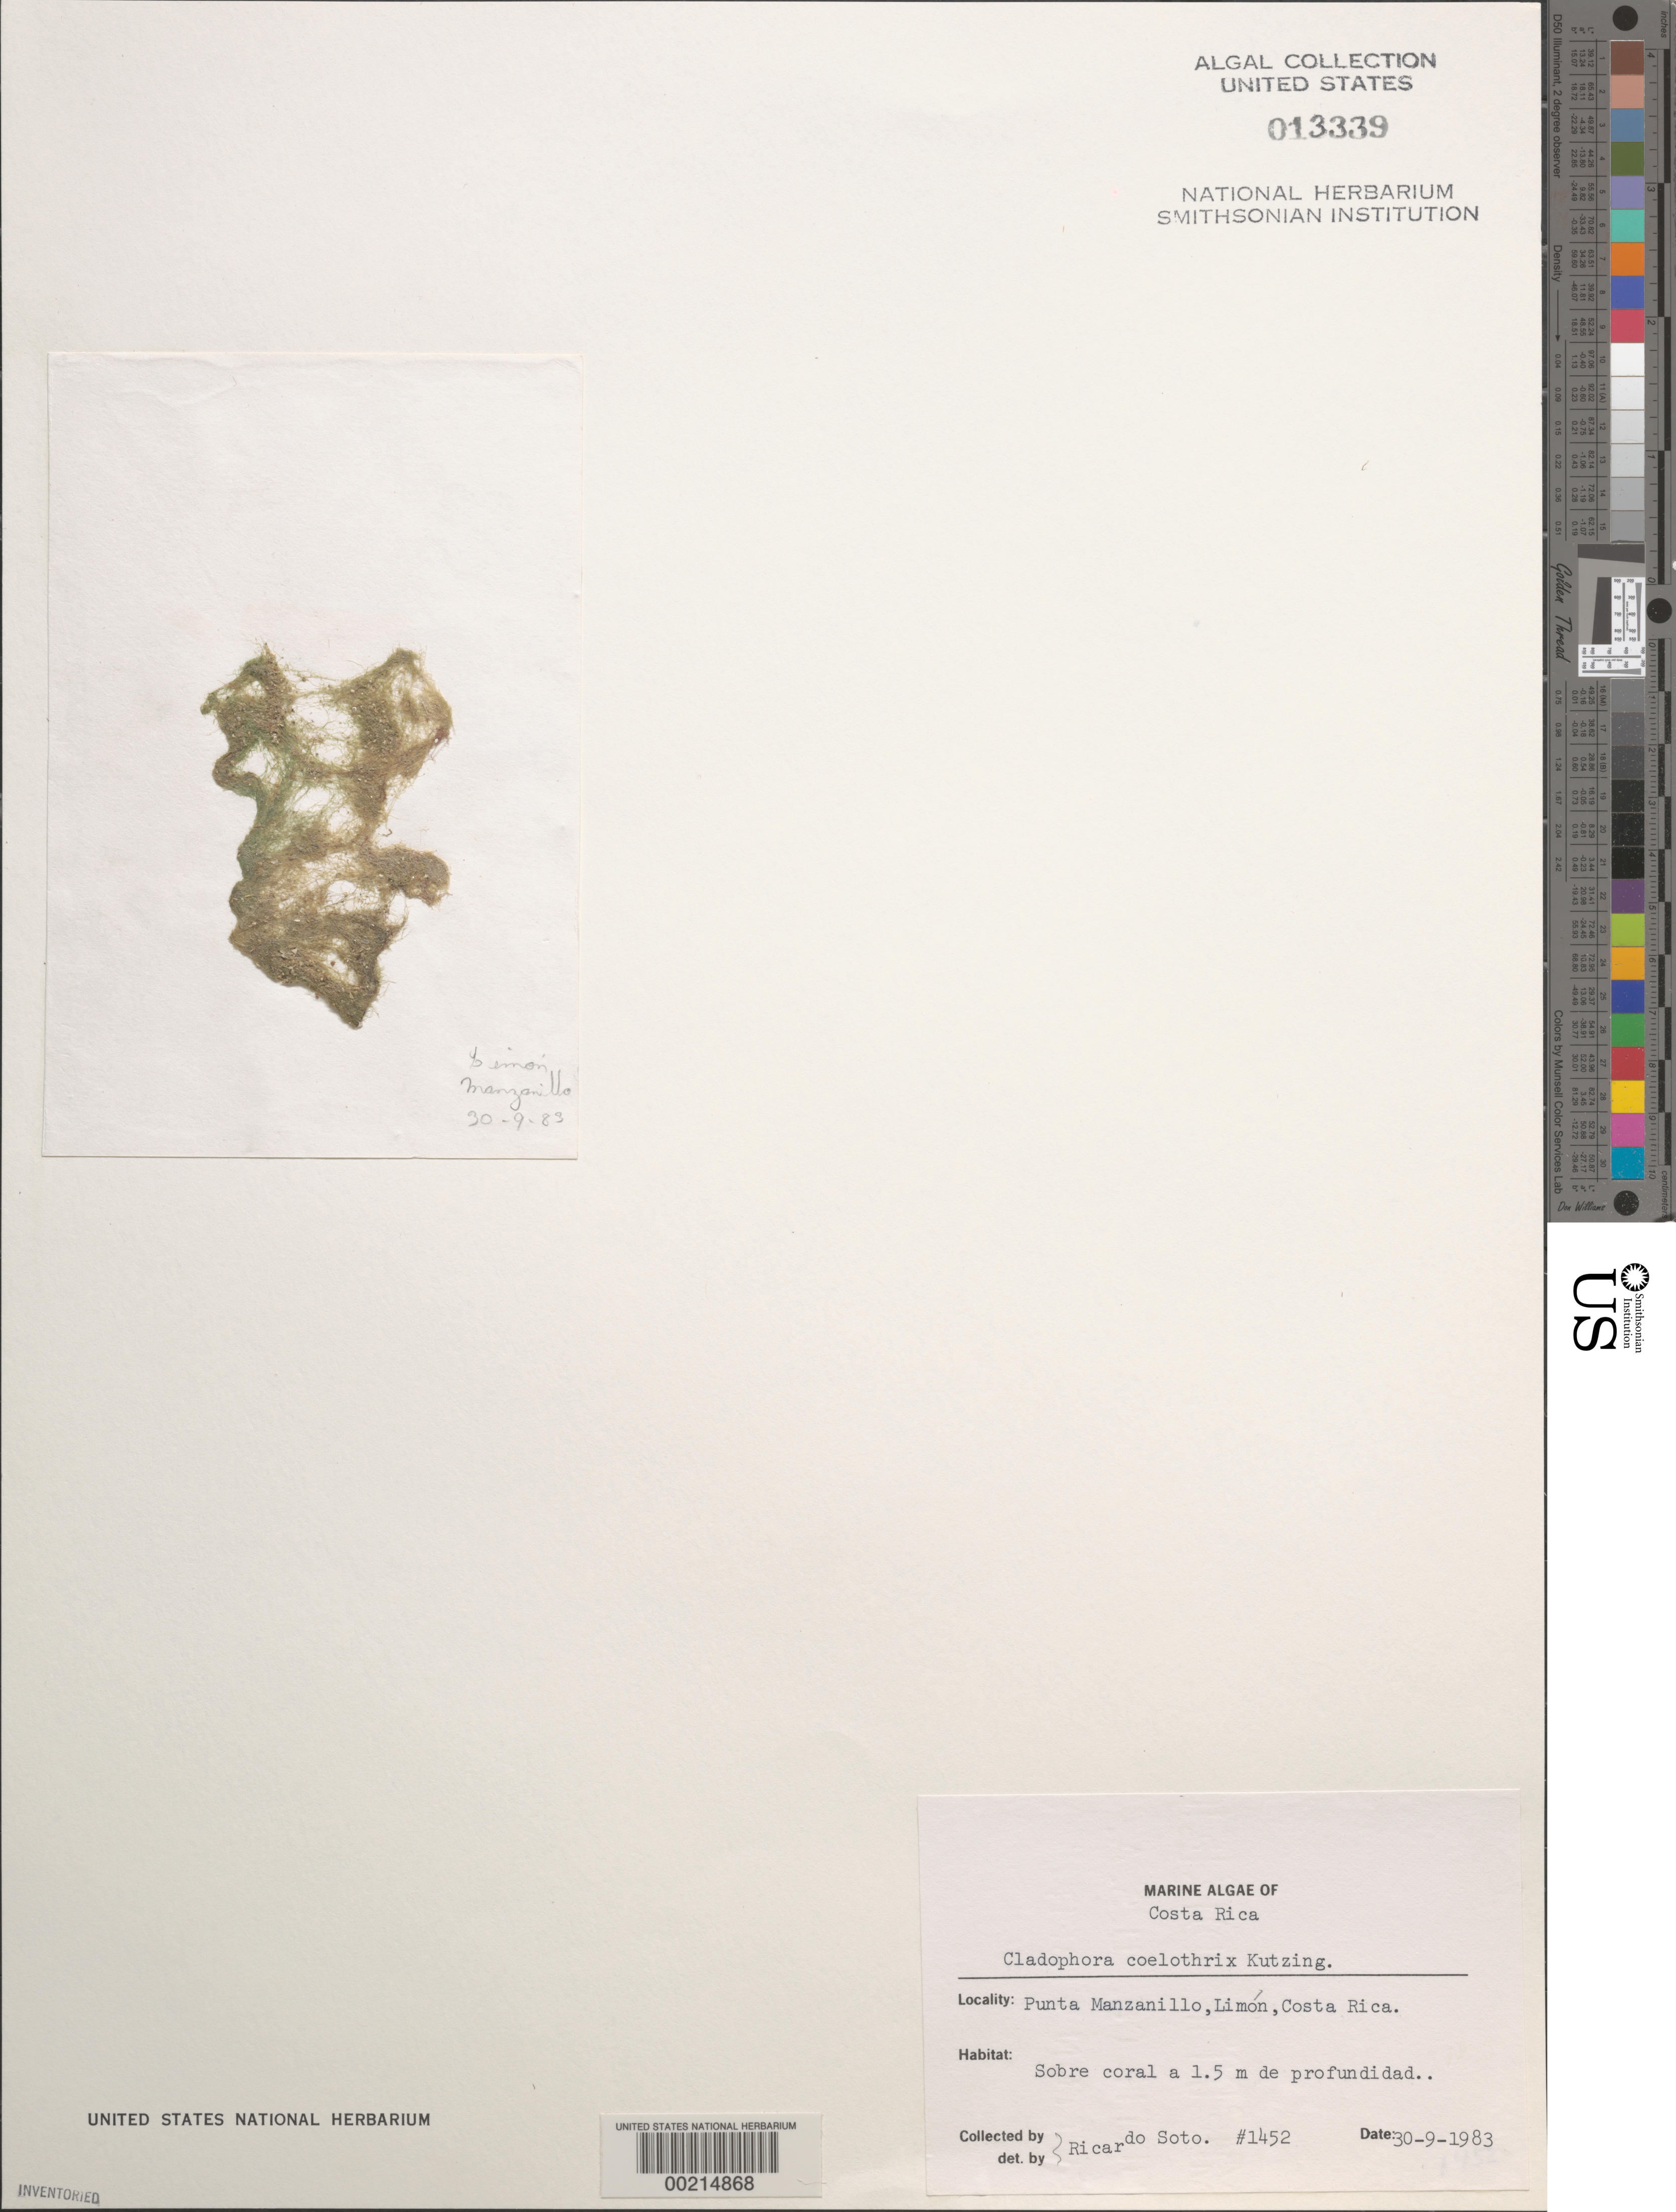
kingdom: Plantae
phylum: Chlorophyta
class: Ulvophyceae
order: Cladophorales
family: Cladophoraceae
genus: Cladophora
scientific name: Cladophora coelothrix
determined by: Soto, R.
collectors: R. Soto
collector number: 1452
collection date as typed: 30 Sep 1983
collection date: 1983-09-30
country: Costa Rica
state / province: Limón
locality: Punta Manzanillo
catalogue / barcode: US 13339